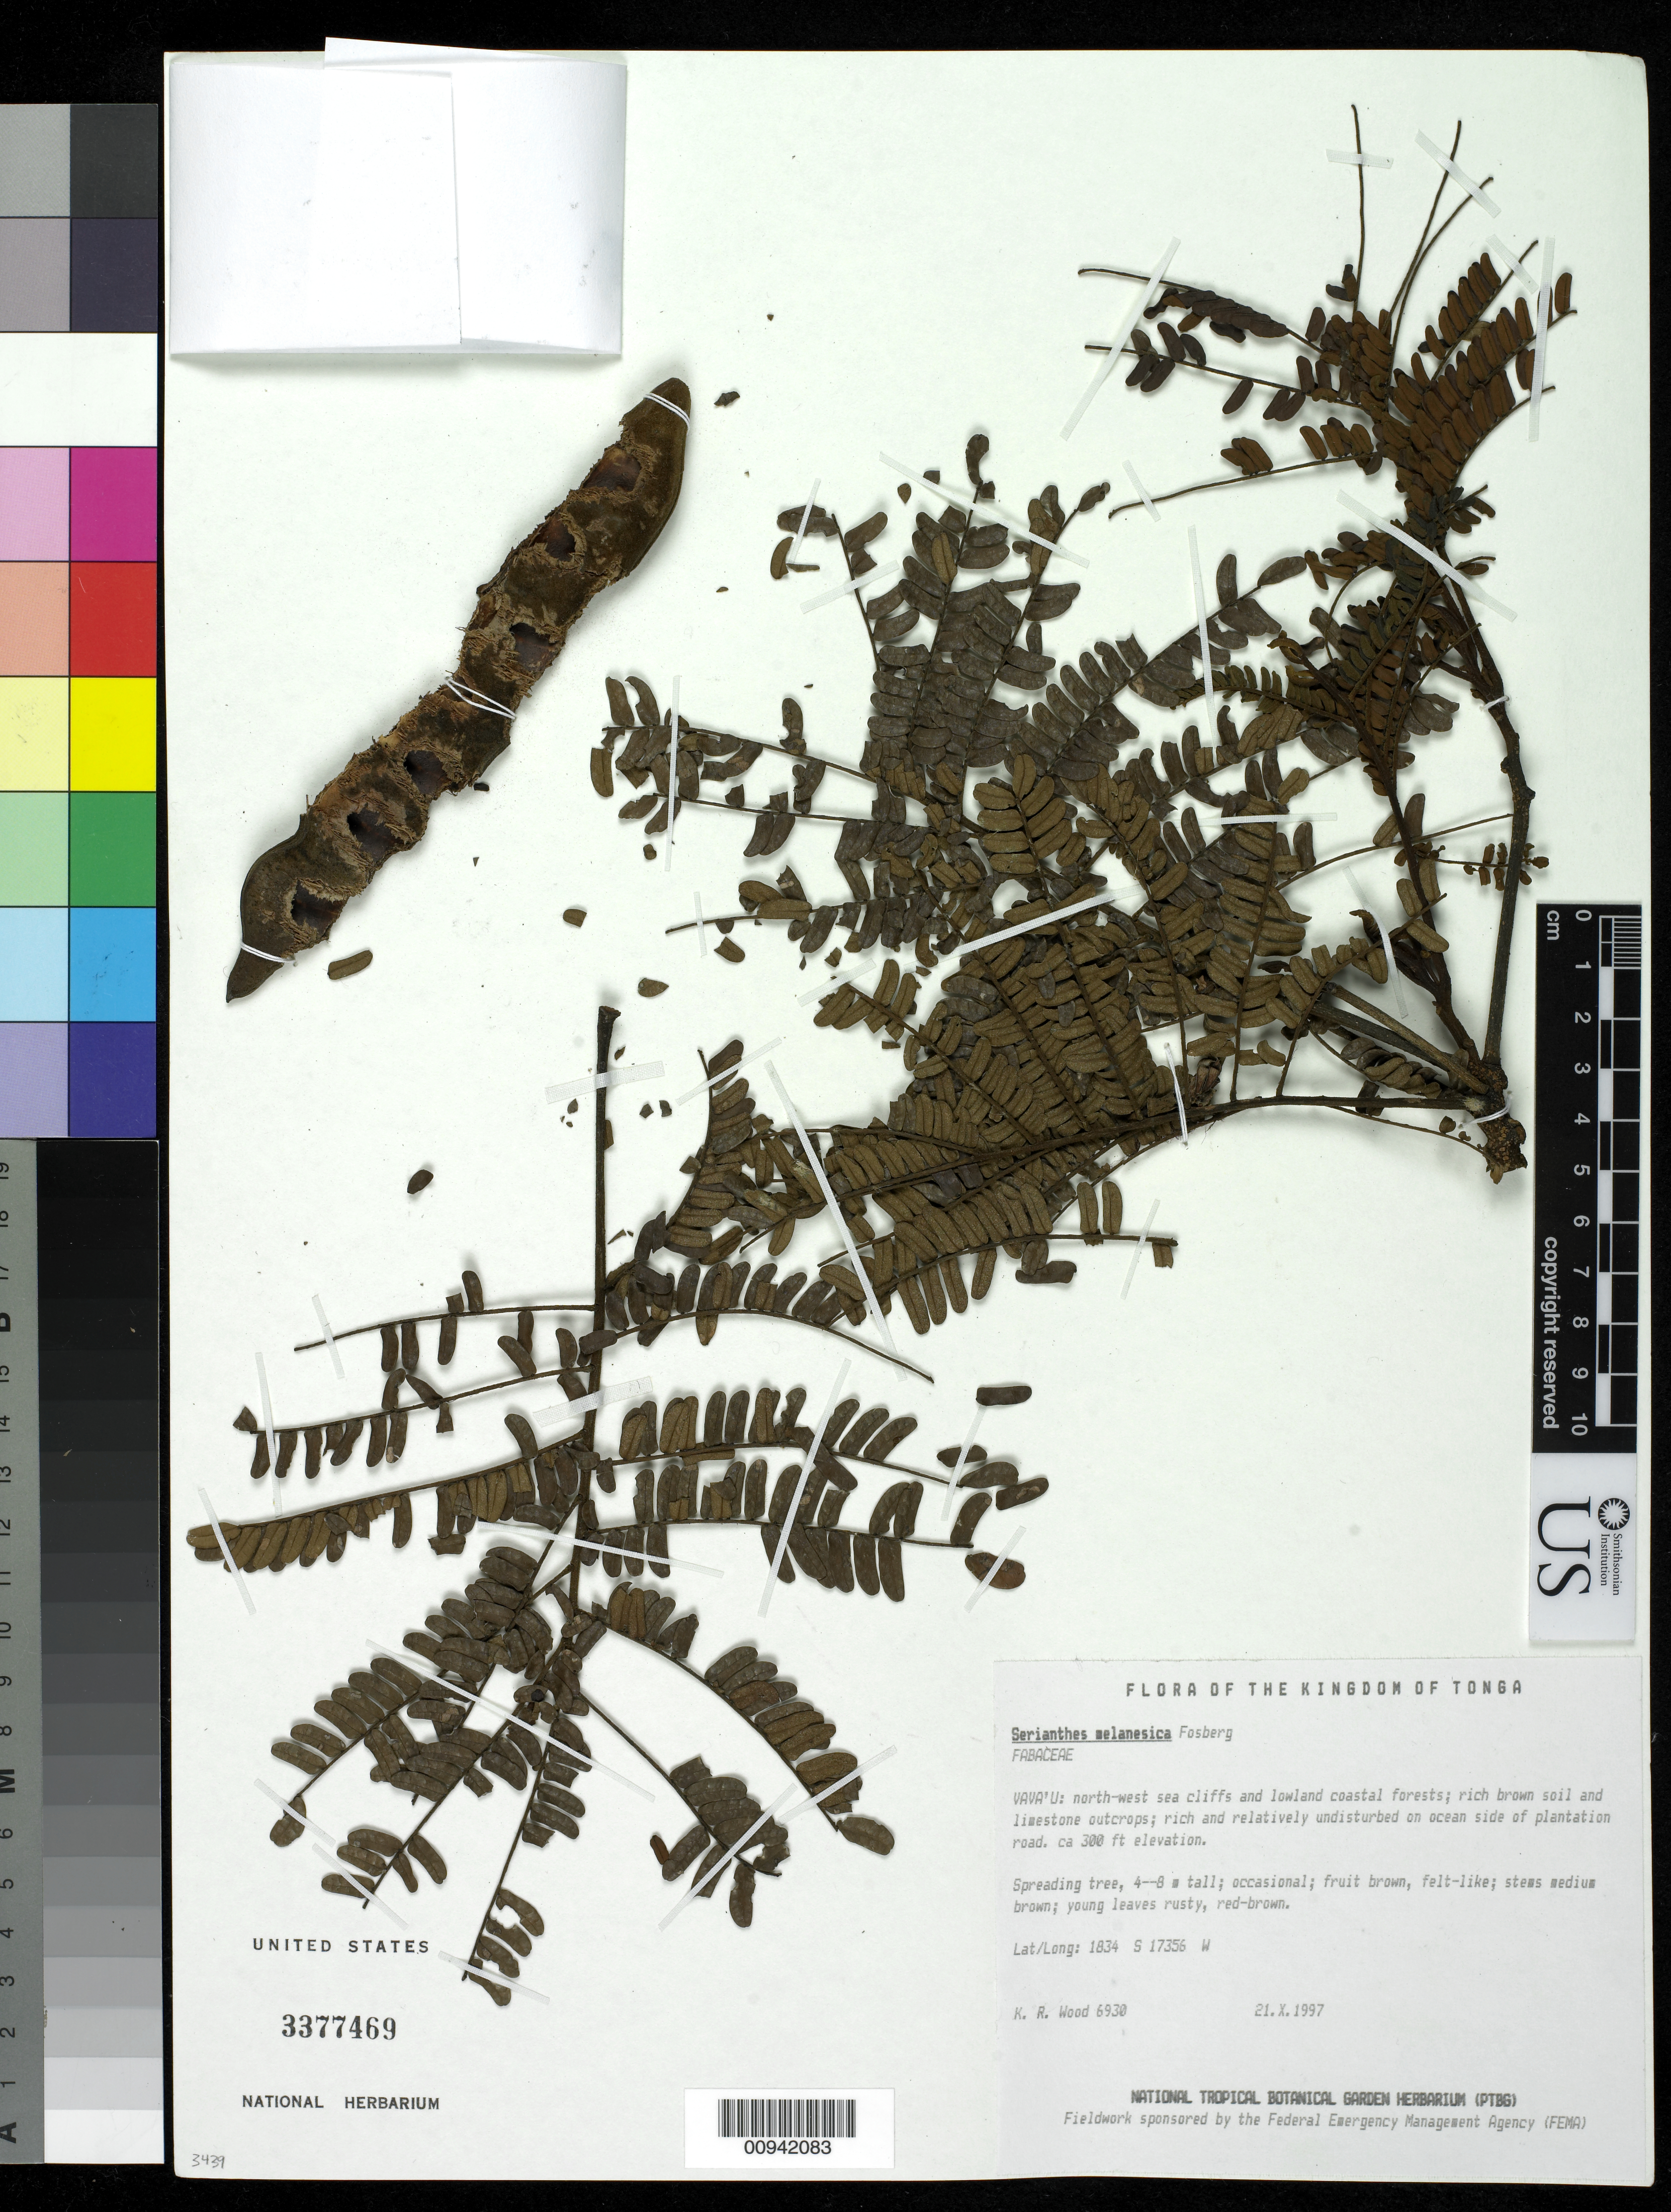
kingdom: Plantae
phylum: Tracheophyta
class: Magnoliopsida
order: Fabales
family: Fabaceae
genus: Serianthes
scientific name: Serianthes melanesica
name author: Fosberg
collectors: K. R. Wood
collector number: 6930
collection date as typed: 21 Oct 1997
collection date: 1997-10-21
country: Tonga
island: Vava'u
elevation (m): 91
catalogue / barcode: US 3377469